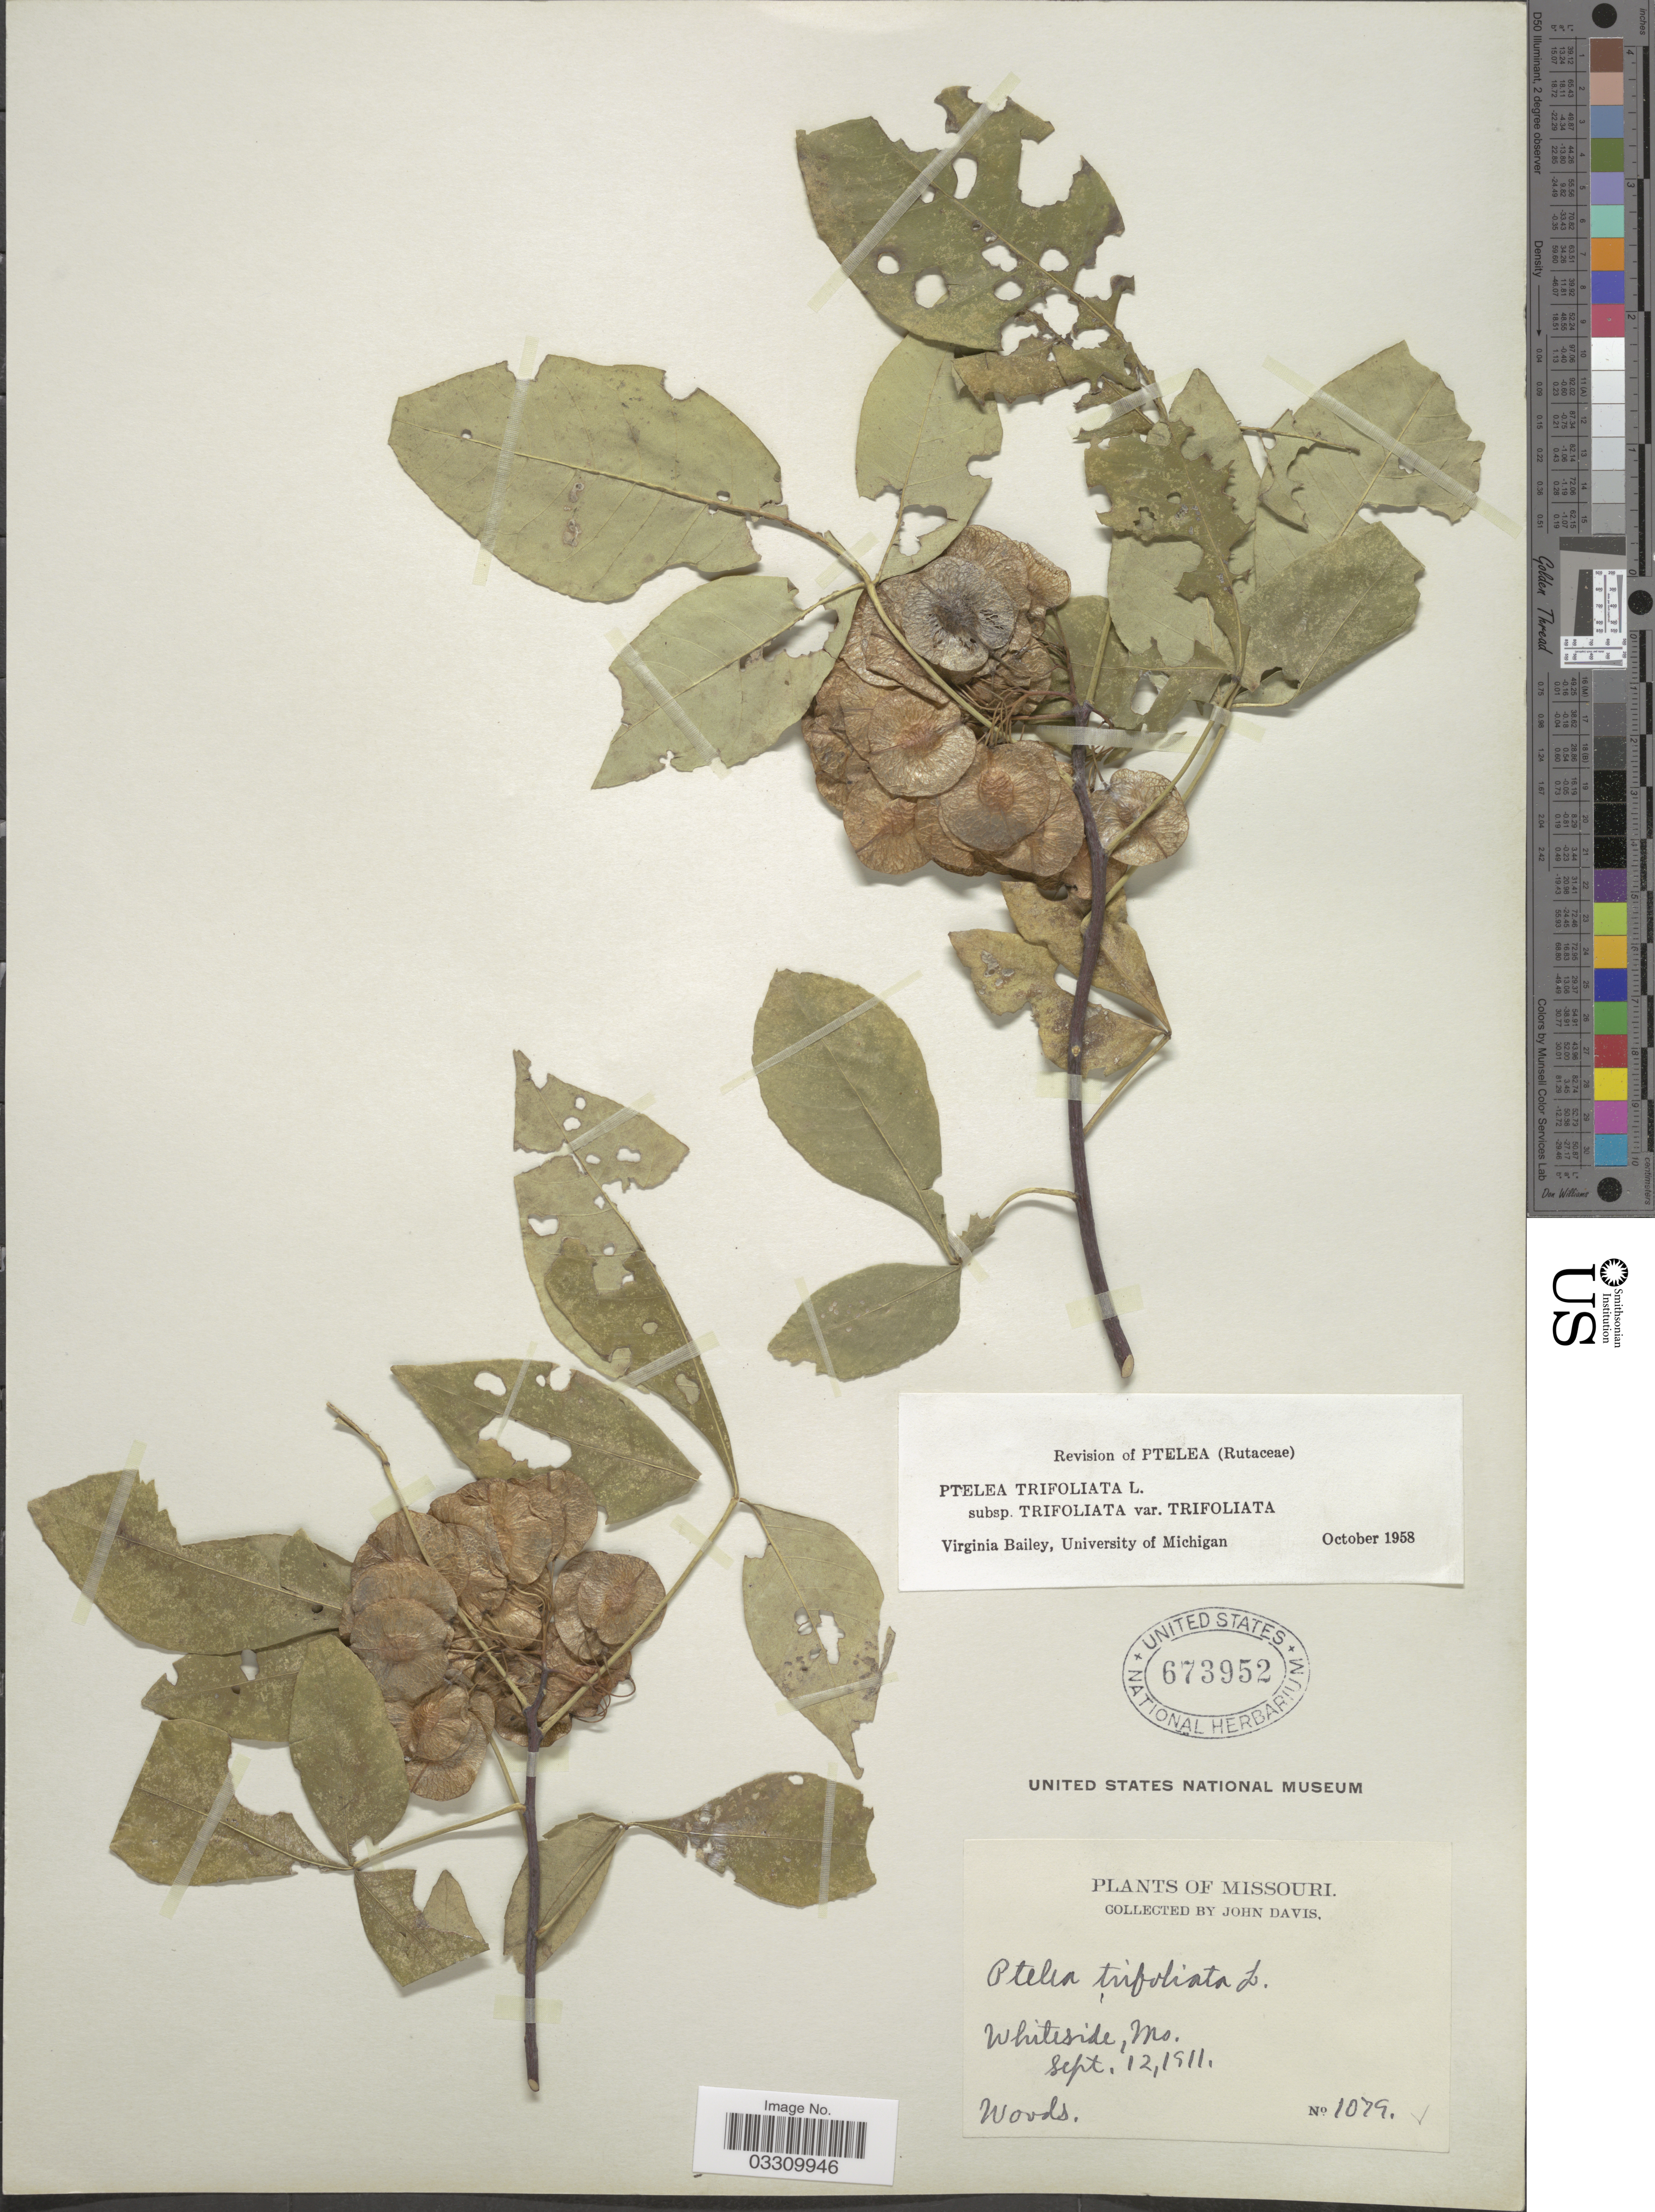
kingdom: Plantae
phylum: Tracheophyta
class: Magnoliopsida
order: Sapindales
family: Rutaceae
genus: Ptelea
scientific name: Ptelea trifoliata var. trifoliata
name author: L.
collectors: J. Davis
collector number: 1079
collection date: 1911-09-12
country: United States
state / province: Missouri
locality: Whiteside.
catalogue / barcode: US 673952